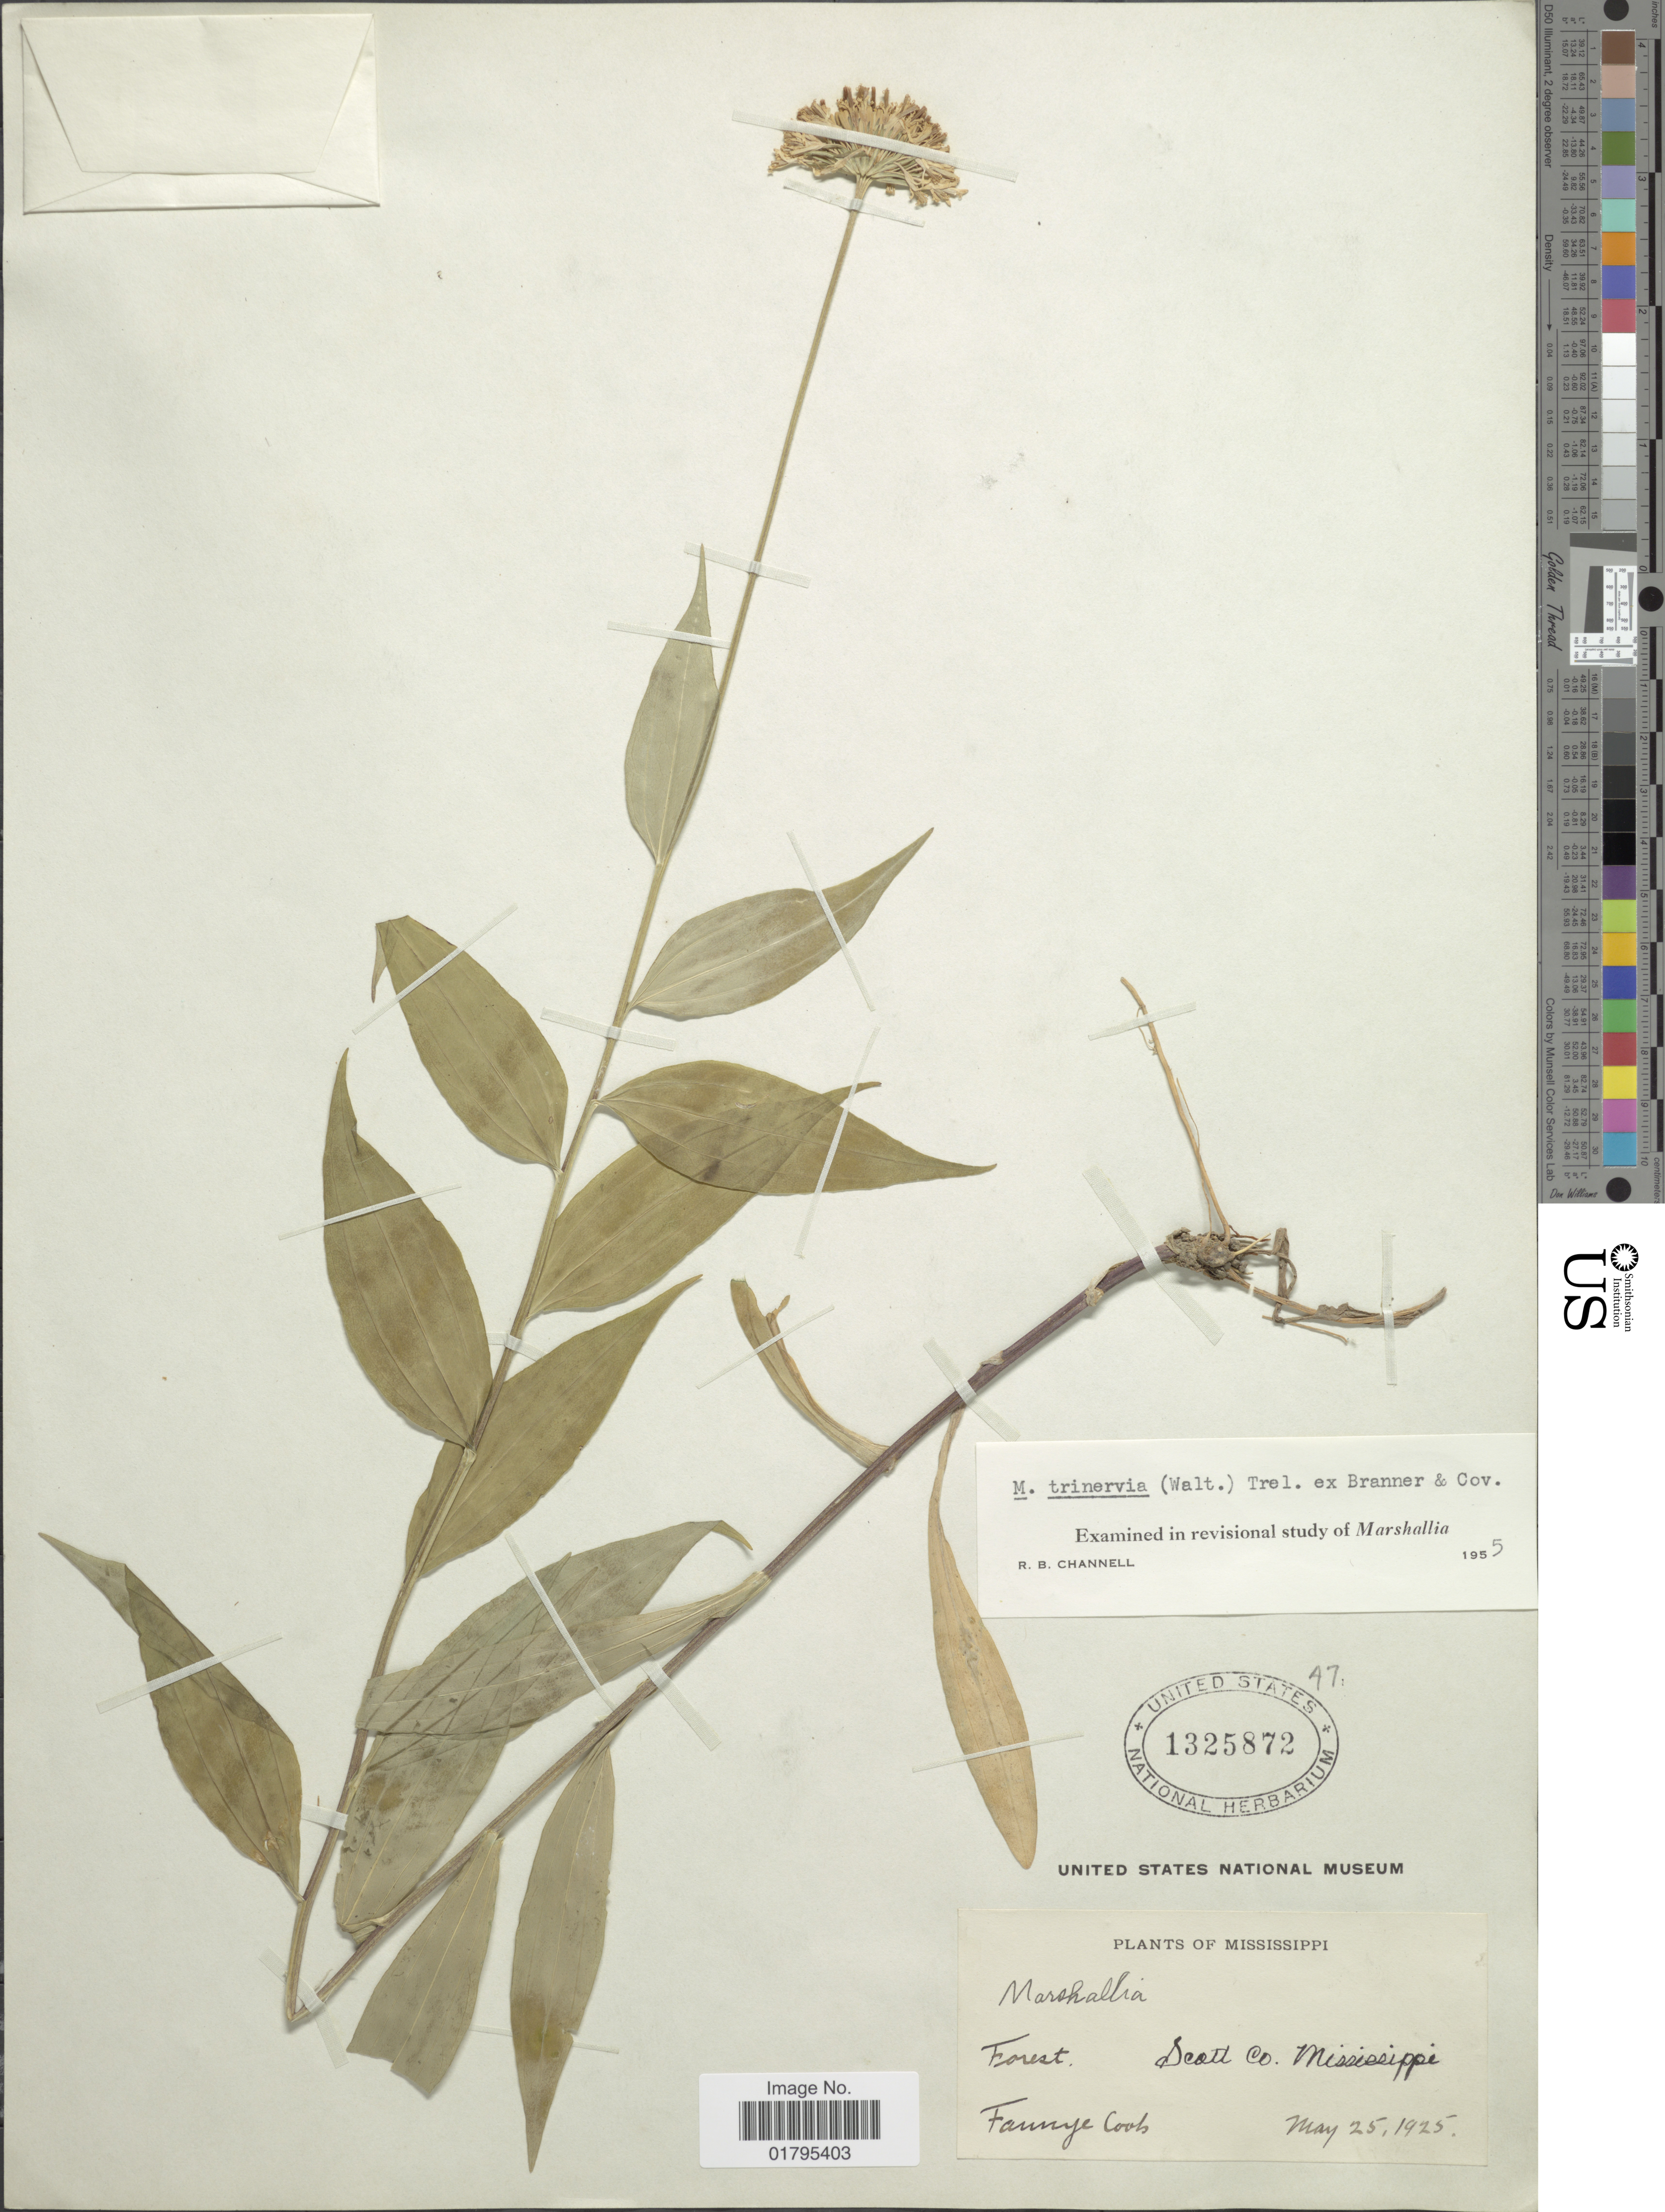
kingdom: Plantae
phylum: Tracheophyta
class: Magnoliopsida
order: Asterales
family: Asteraceae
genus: Marshallia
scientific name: Marshallia trinervia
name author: (Walter) Lesq. ex Trel.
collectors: F. A. Cook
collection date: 1925-05-25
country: United States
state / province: Mississippi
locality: Forest, Scot Co. Mississippi.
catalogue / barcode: US 1325872